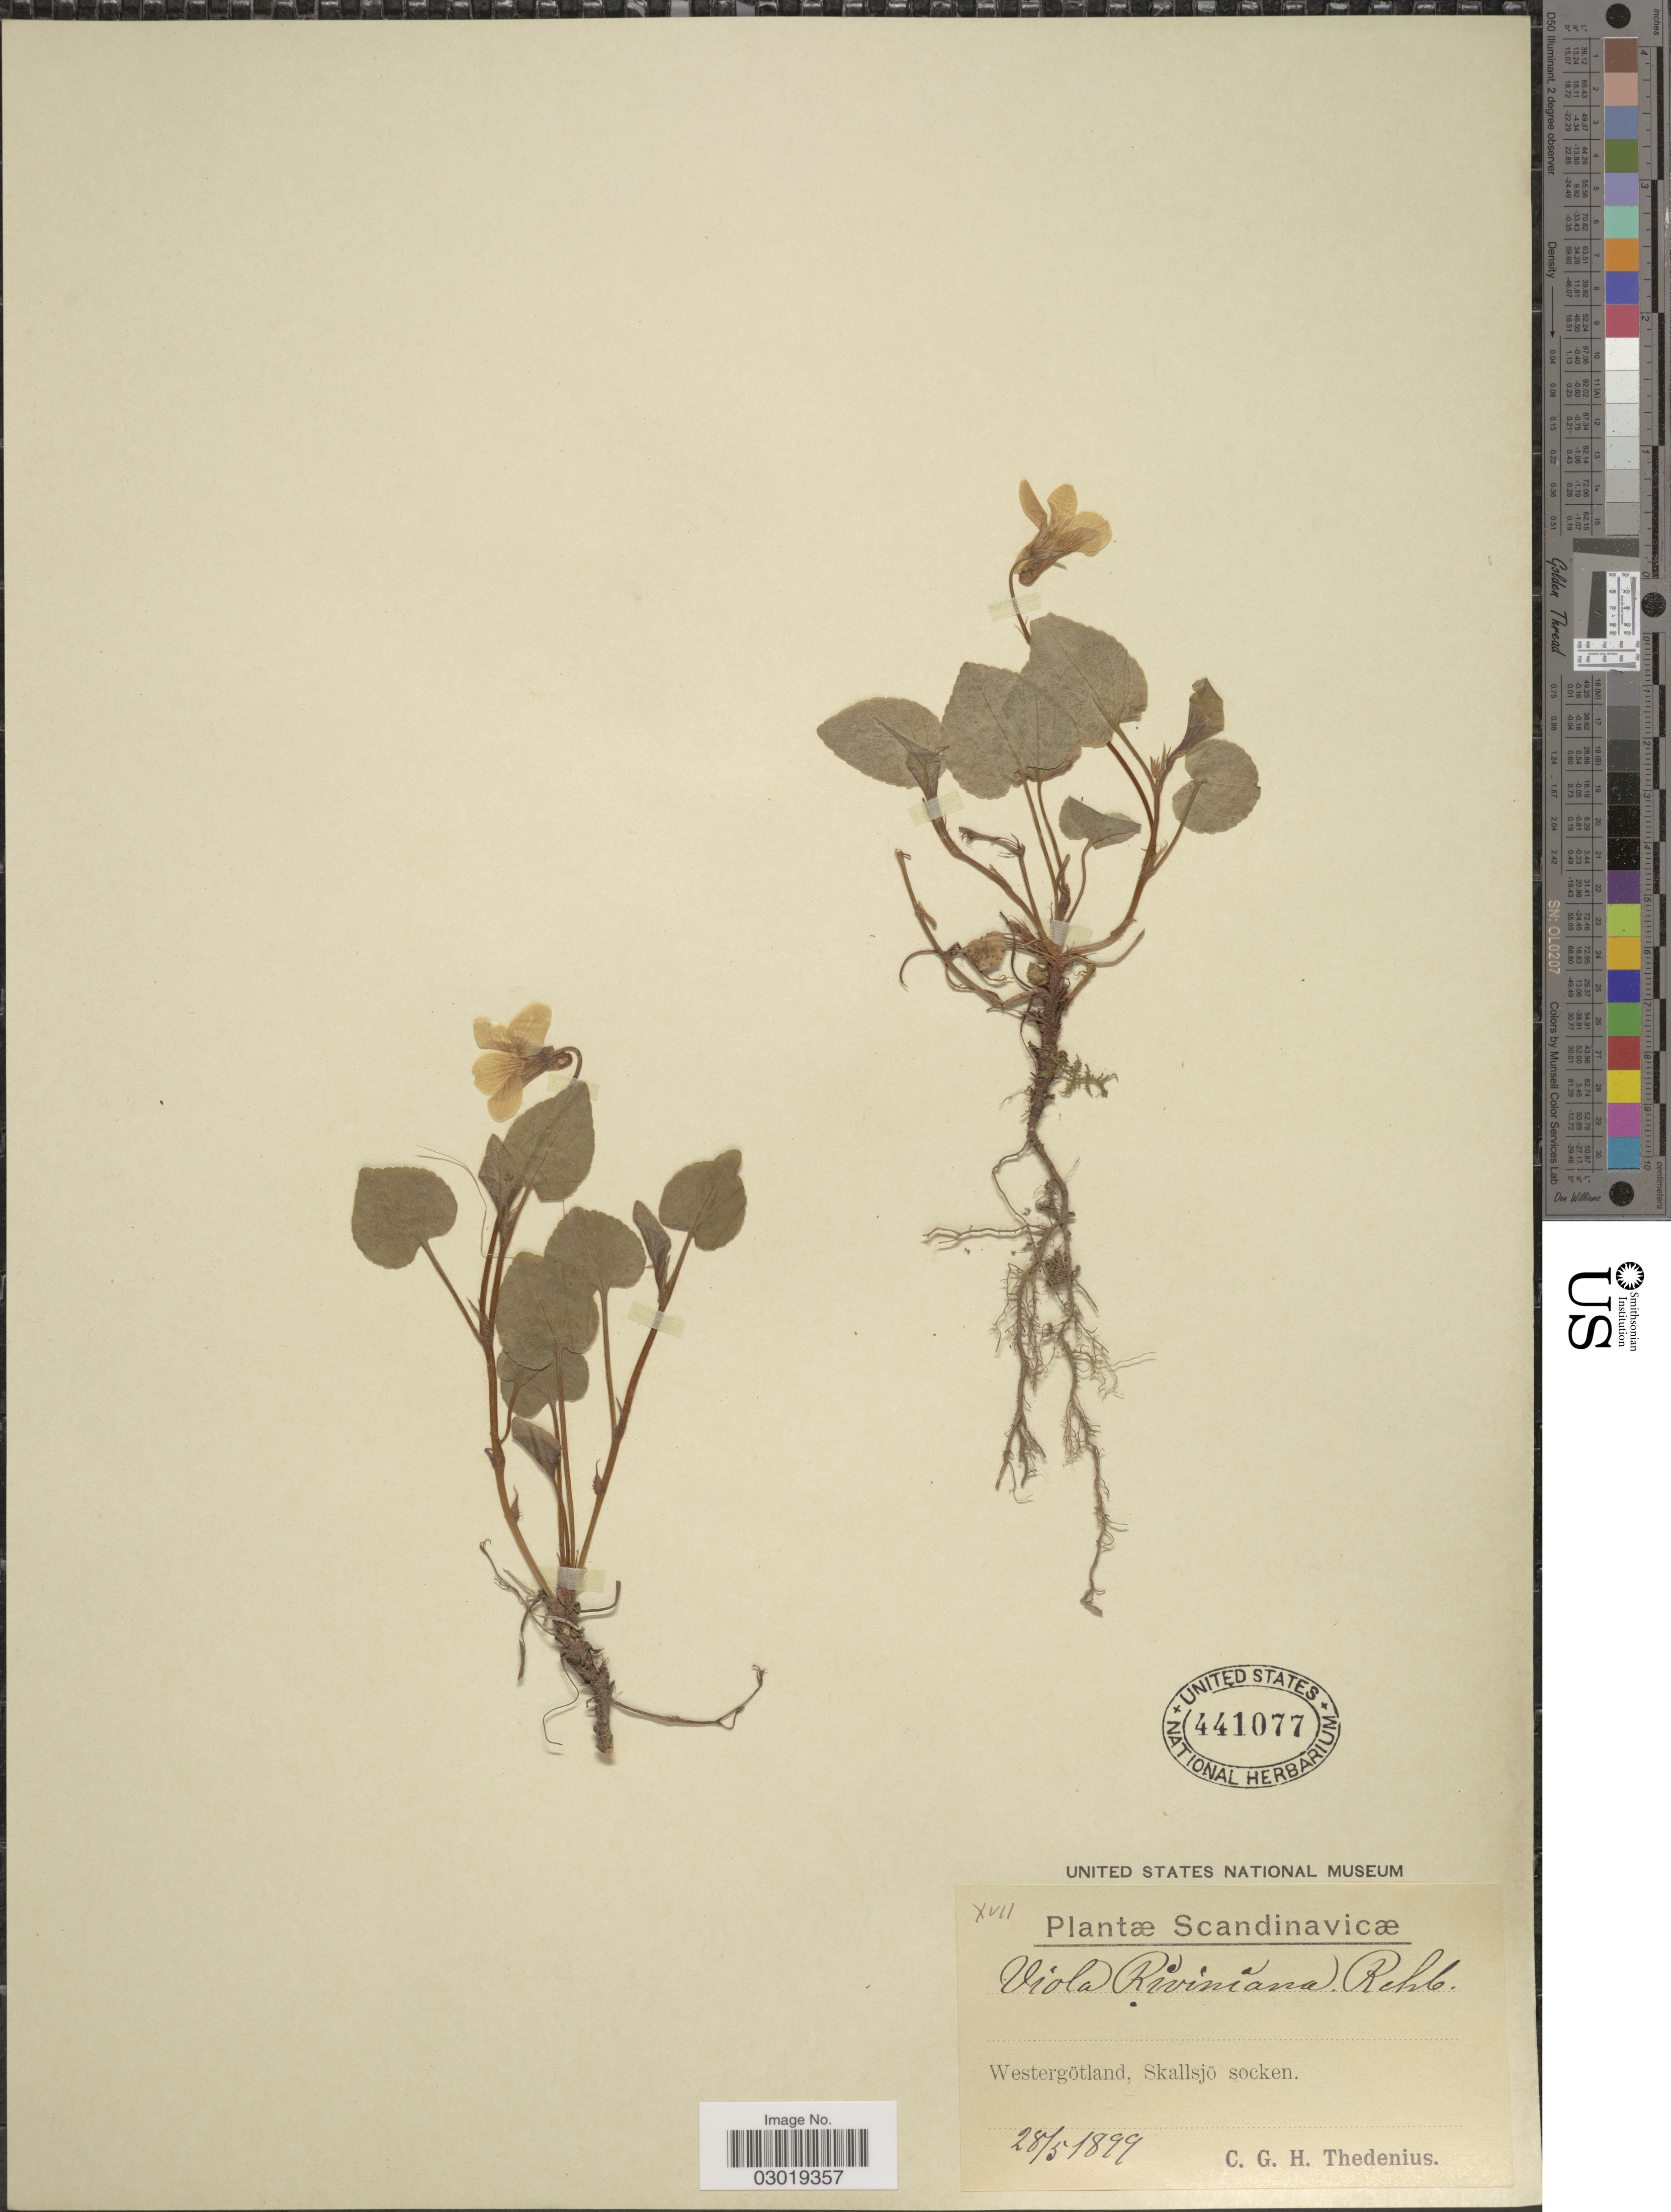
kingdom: Plantae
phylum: Tracheophyta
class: Magnoliopsida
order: Malpighiales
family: Violaceae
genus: Viola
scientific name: Viola sp.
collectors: C. Thedenius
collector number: XVII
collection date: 1899-05-28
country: Sweden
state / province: Västra Götaland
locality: Scandinavicæ, Westergötland, Skallsjö socken.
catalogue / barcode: US 441077